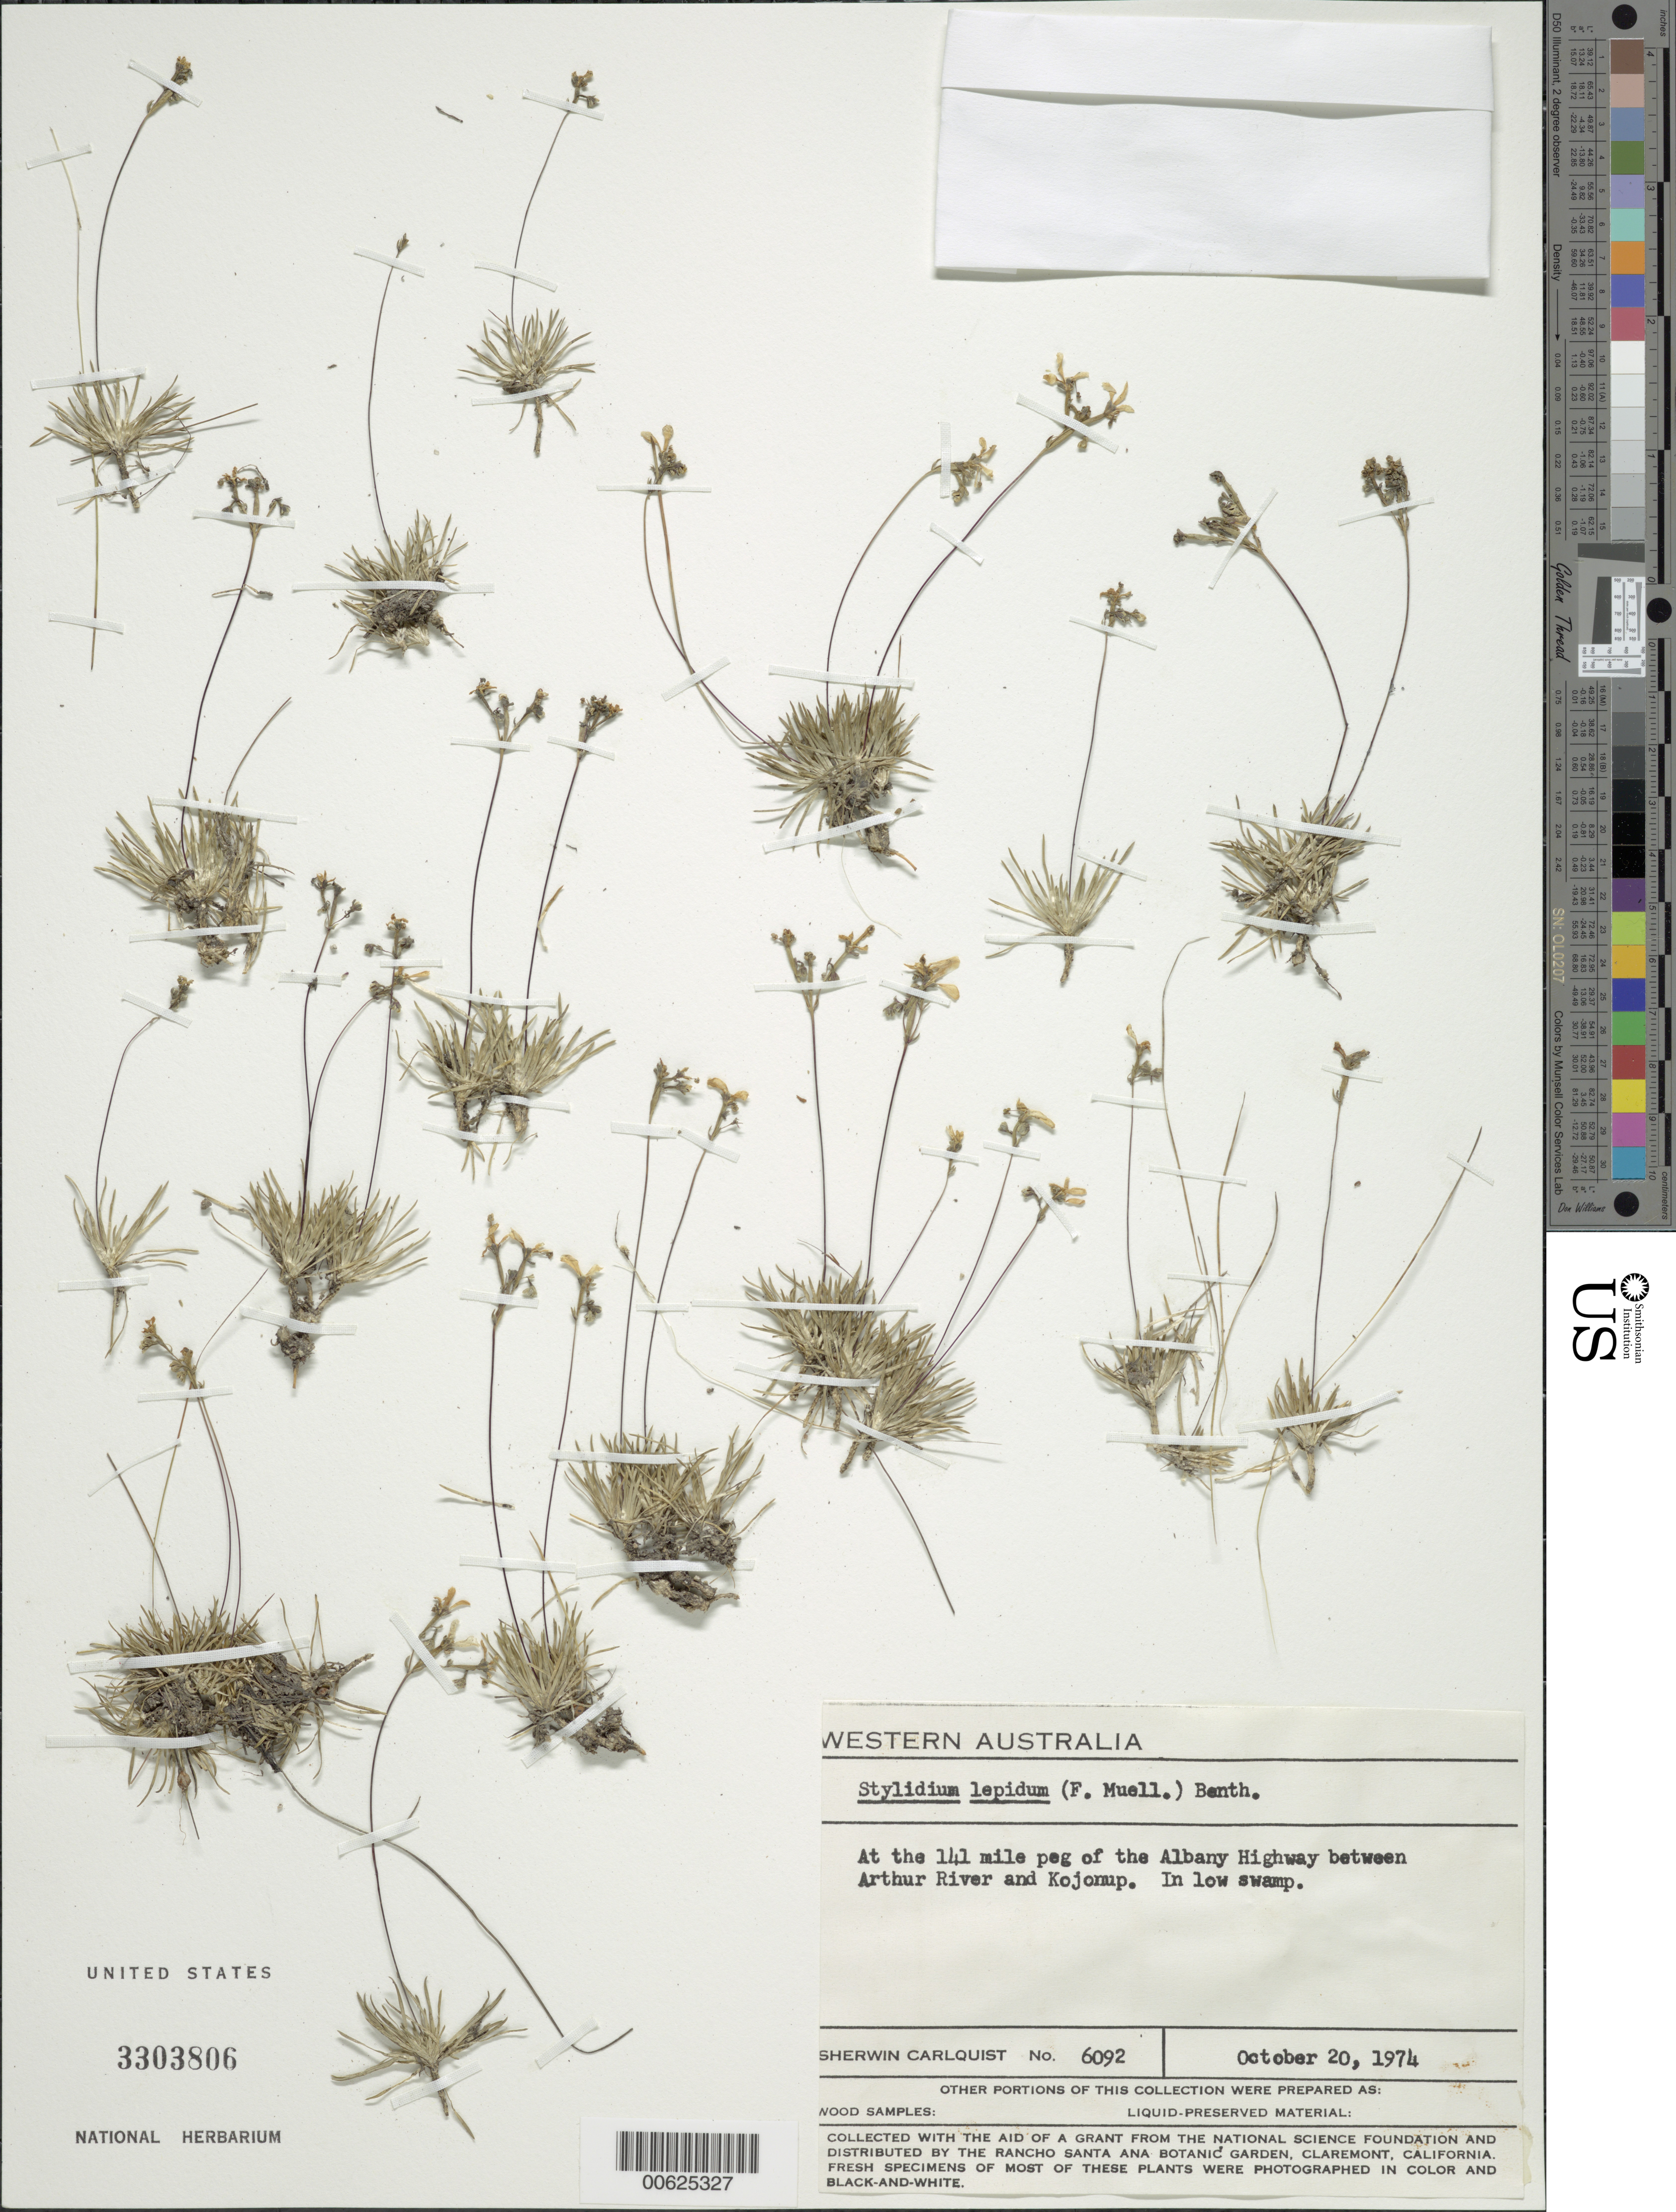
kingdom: Plantae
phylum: Tracheophyta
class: Magnoliopsida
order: Asterales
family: Stylidiaceae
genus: Stylidium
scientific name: Stylidium lepidum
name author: F. Muell. ex Benth.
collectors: S. Carlquist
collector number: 6092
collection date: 1974-10-20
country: Australia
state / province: Western Australia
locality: At the 141 mile peg of the Albany Highway between Arthur River and Kojonup.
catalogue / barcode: US 3303806